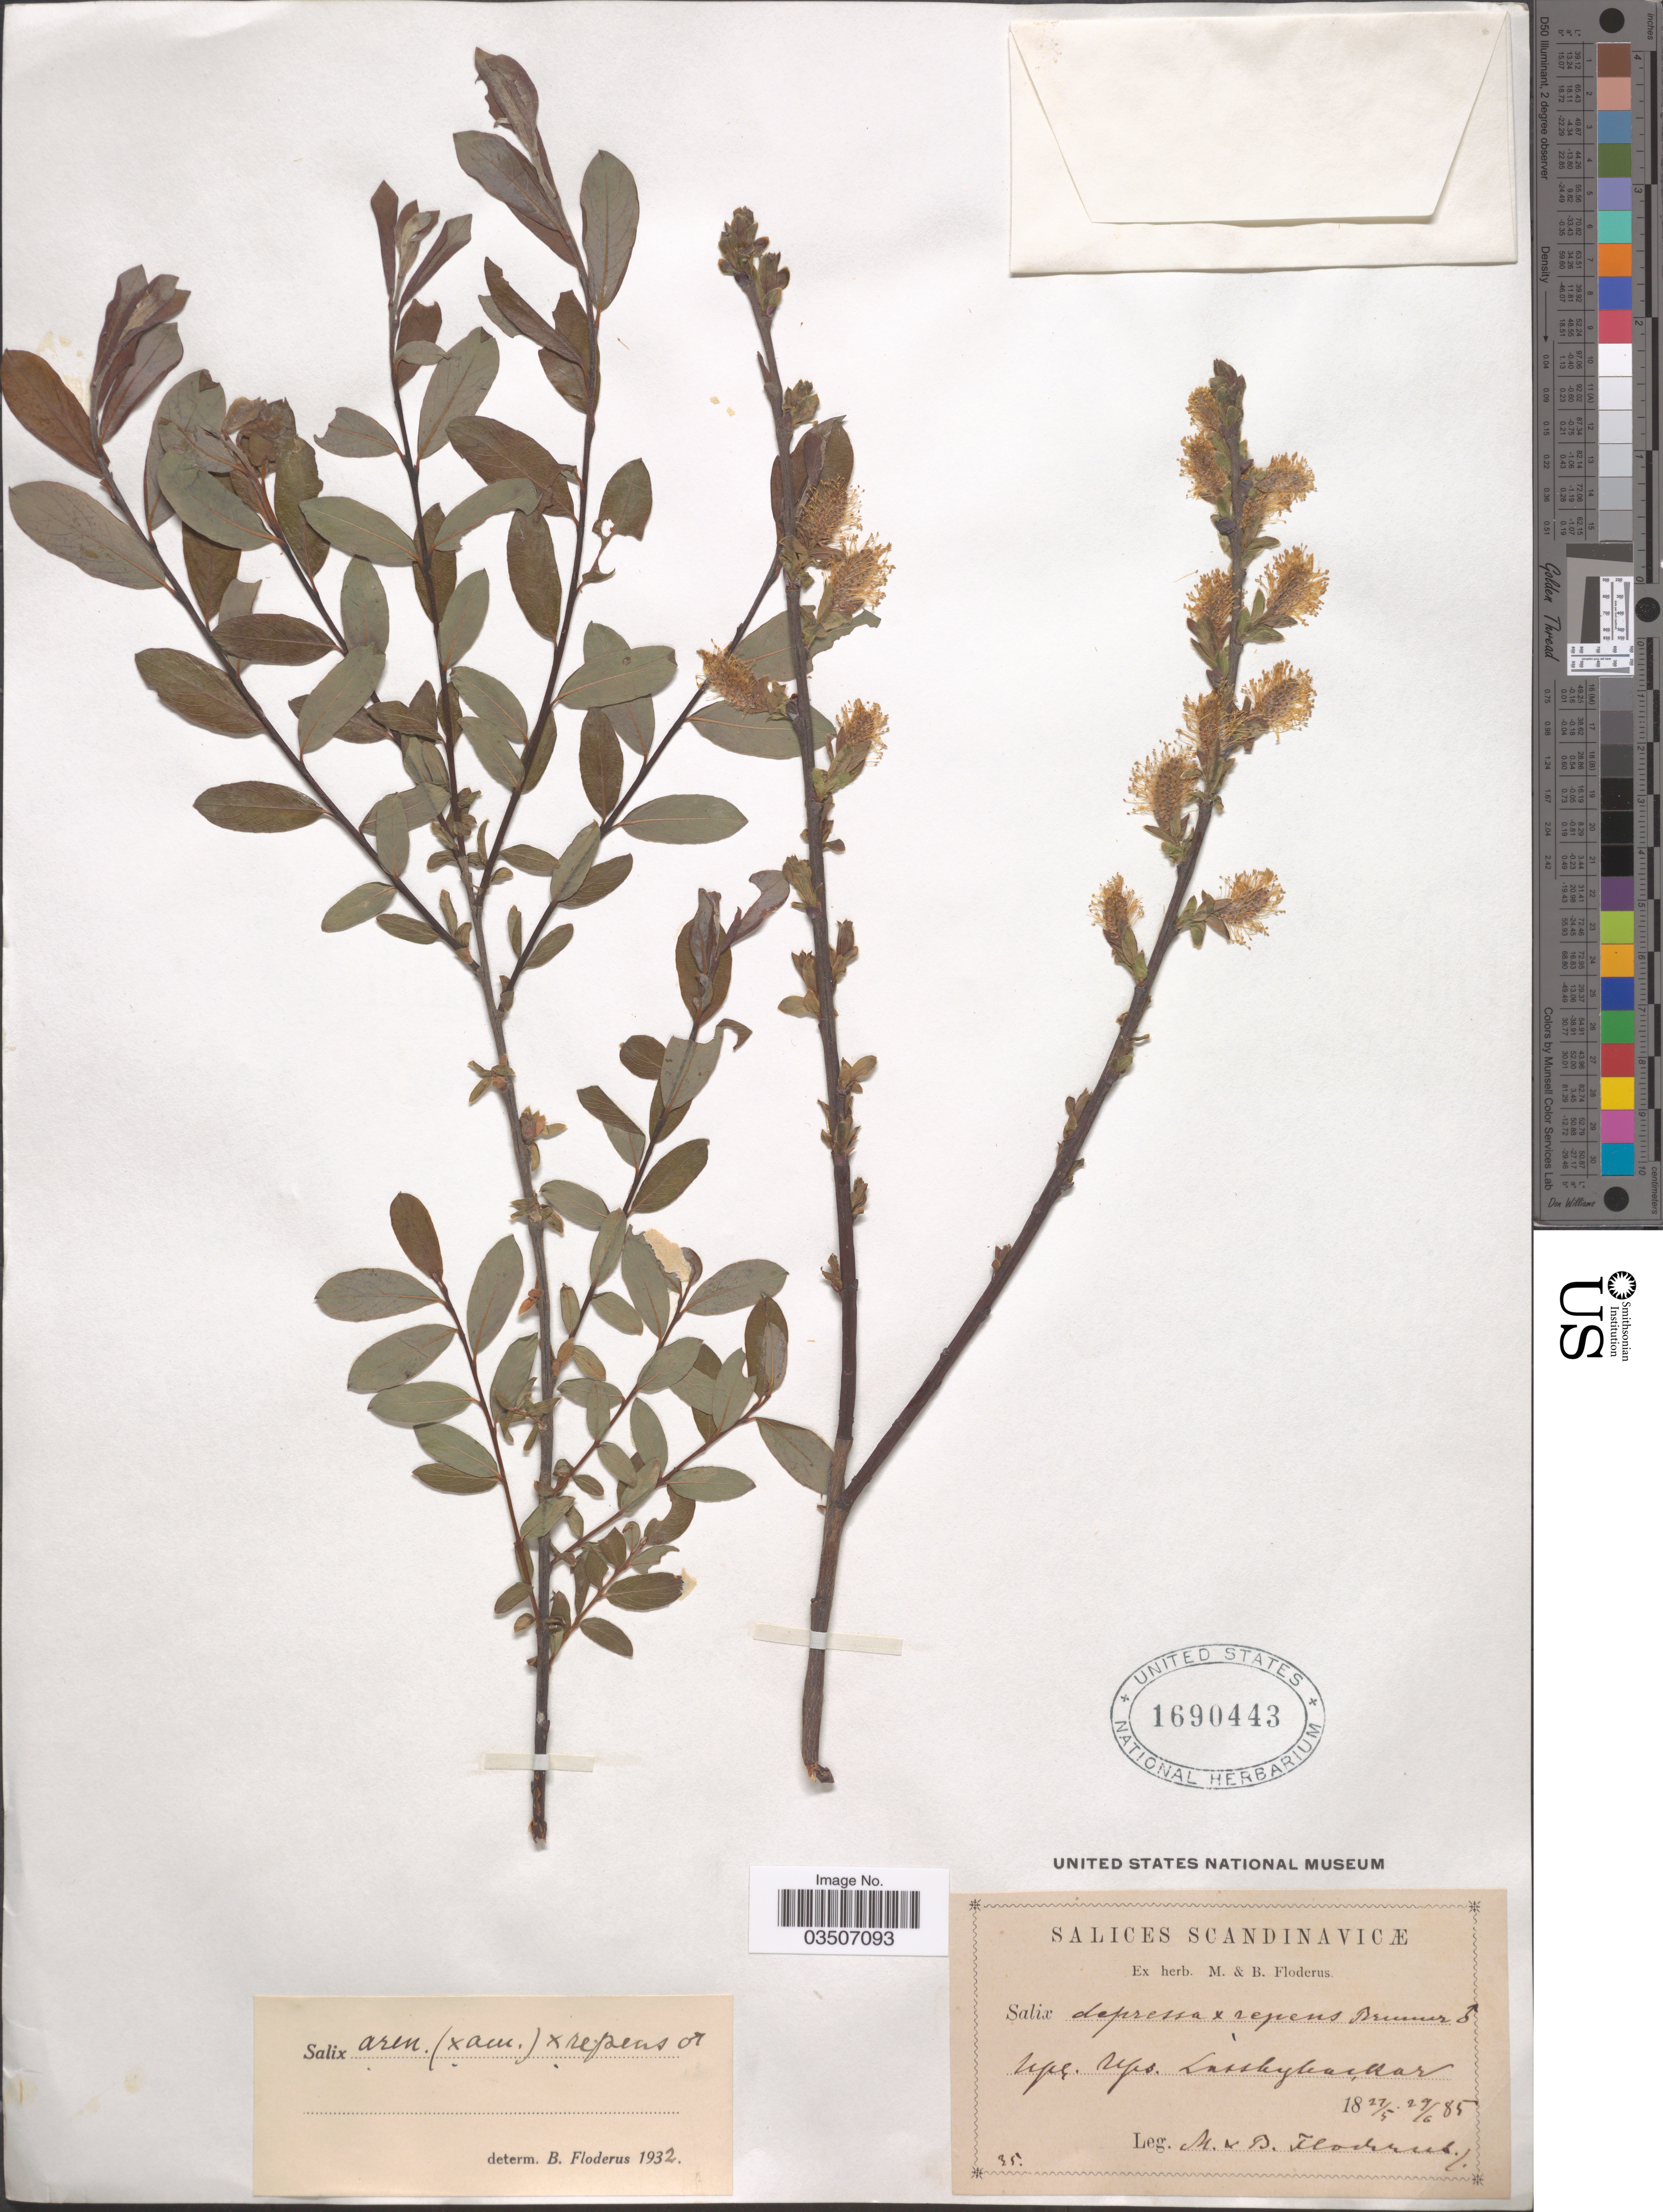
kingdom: Plantae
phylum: Tracheophyta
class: Magnoliopsida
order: Malpighiales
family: Salicaceae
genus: Salix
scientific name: Salix arenaria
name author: L.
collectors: M. Floderus & B. G. O. Floderus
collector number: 35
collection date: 1885-05-27/1885-06-29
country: Sweden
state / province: Uppsala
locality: Scandinavicæ. Upl. Ups. Lassbybackar.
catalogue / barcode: US 1690443